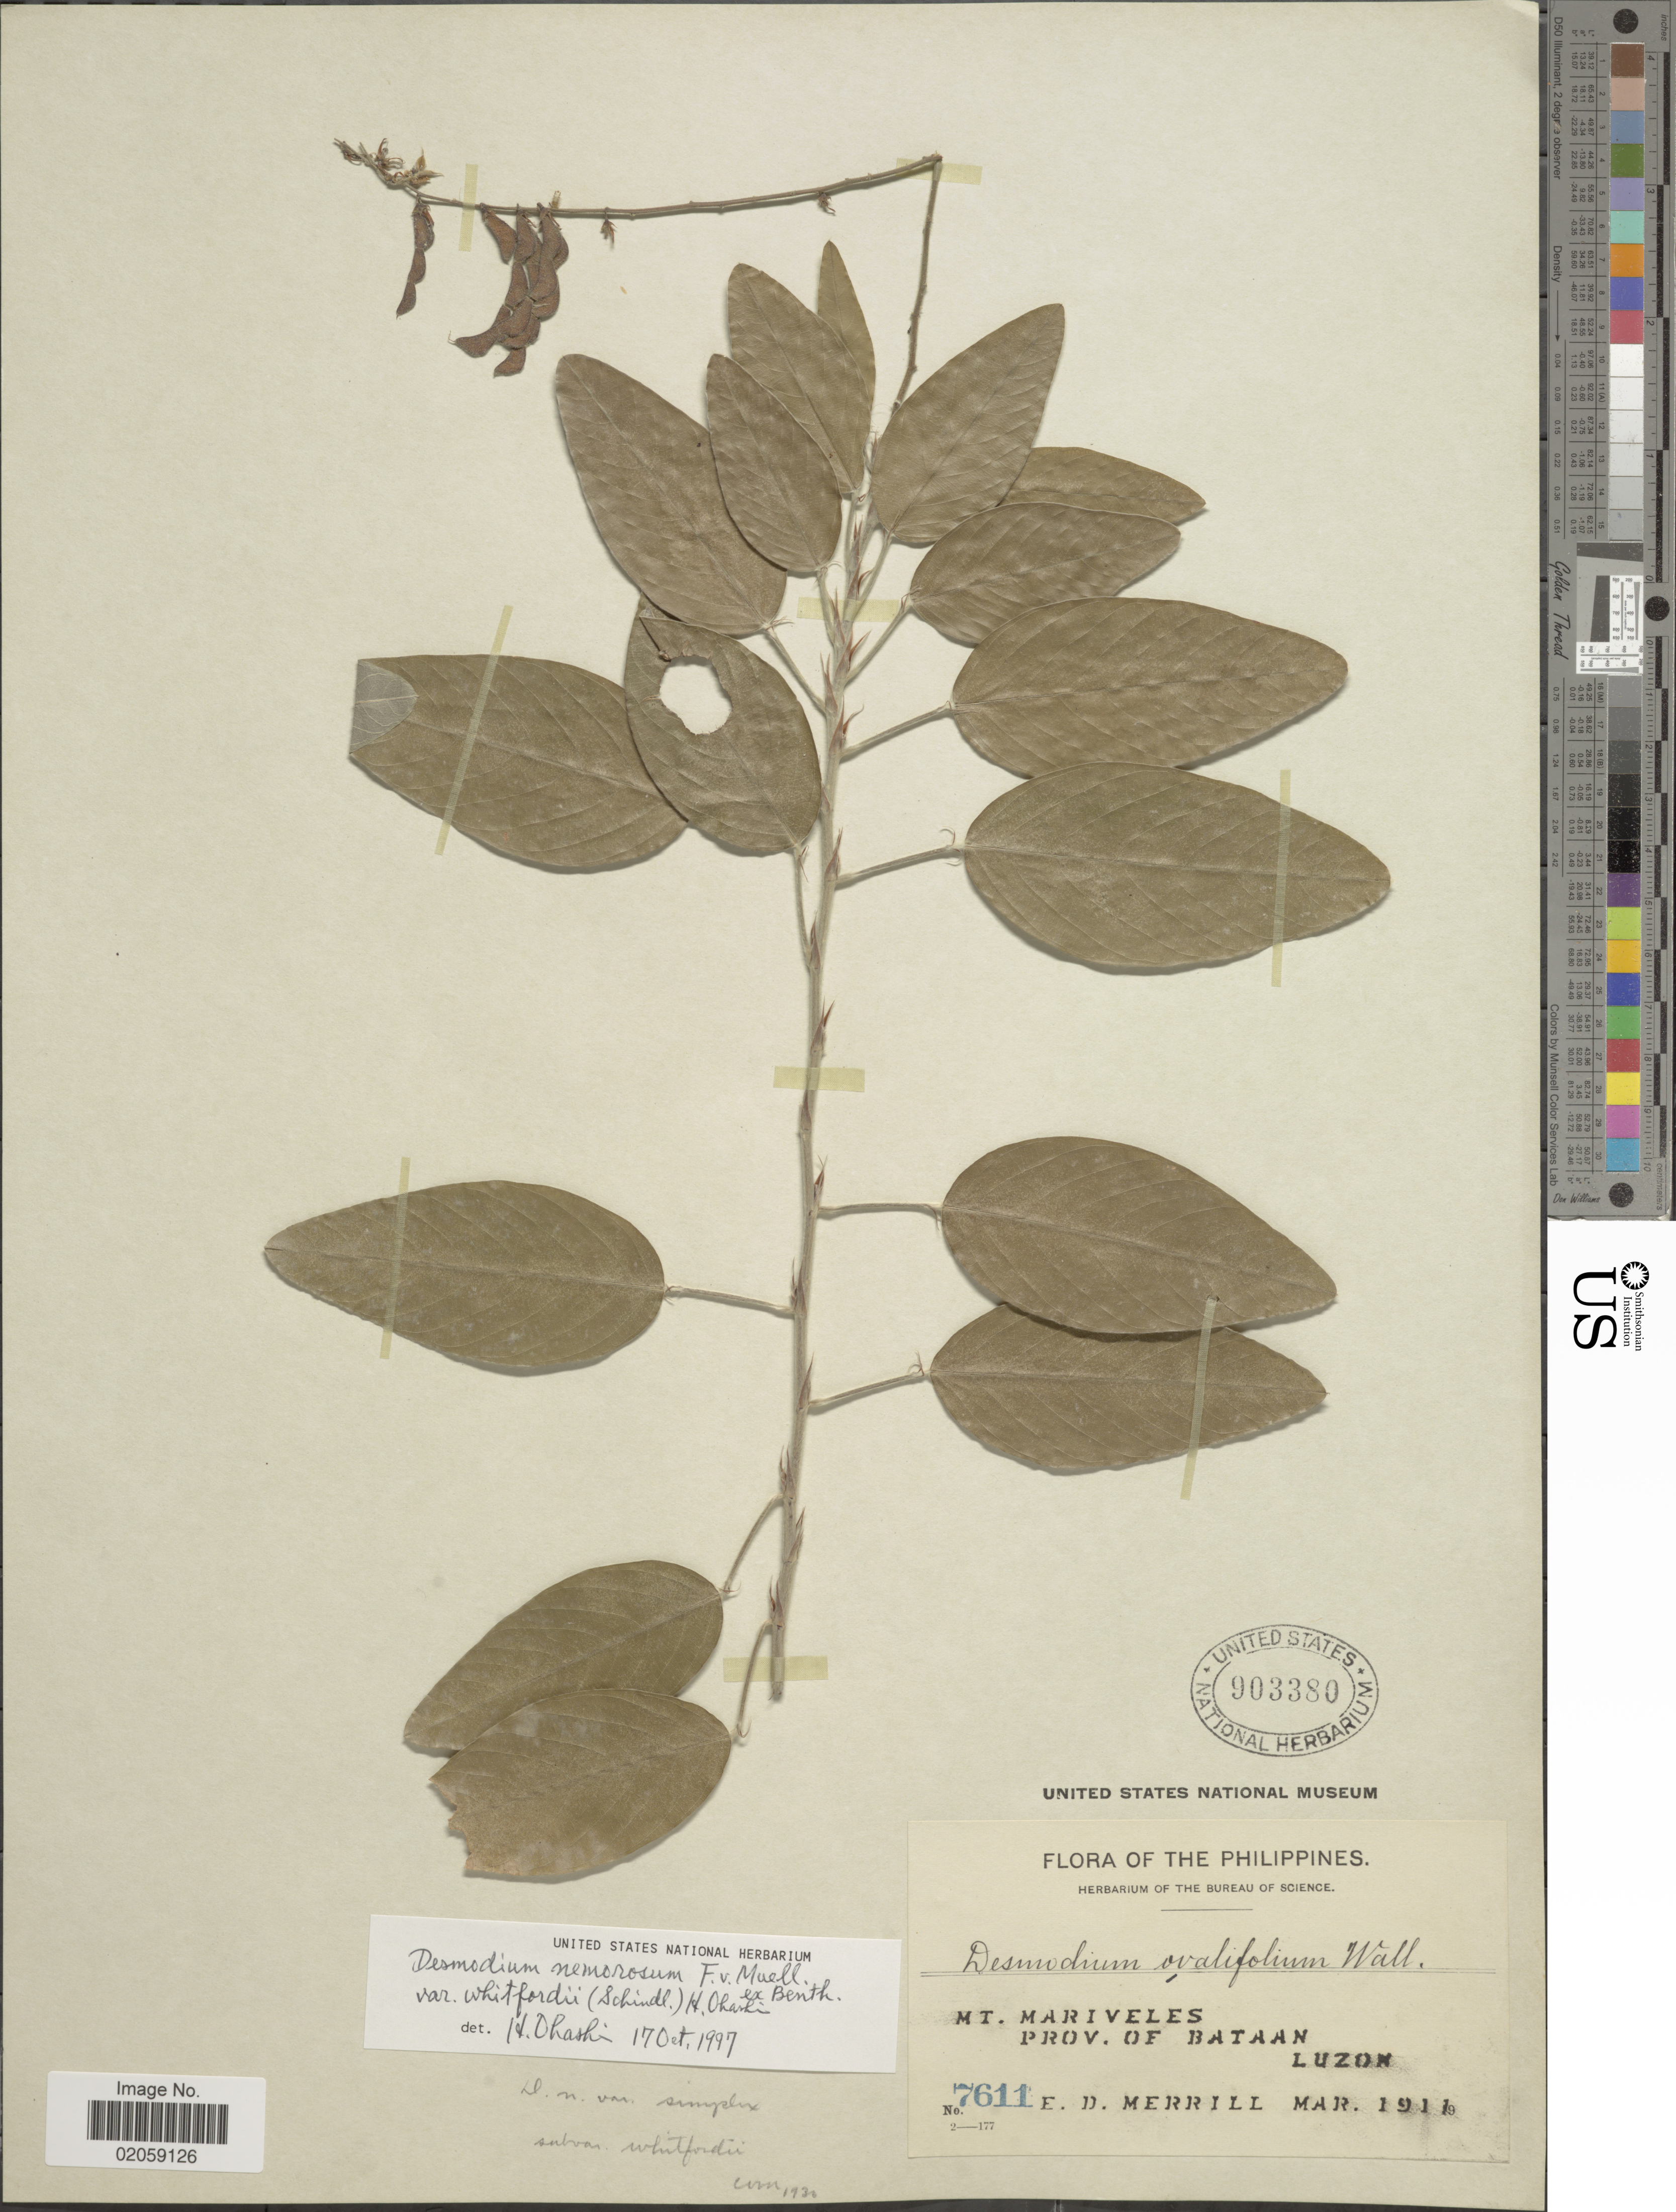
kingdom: Plantae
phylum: Tracheophyta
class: Magnoliopsida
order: Fabales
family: Fabaceae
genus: Grona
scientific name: Grona nemorosa subsp. whitfordii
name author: (Schindl.) H. Ohashi & K. Ohashi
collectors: E. D. Merrill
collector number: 7611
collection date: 1911-03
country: Philippines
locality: Mt. Mariveles. Prov. of Bataan. Luzon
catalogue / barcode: US 903380